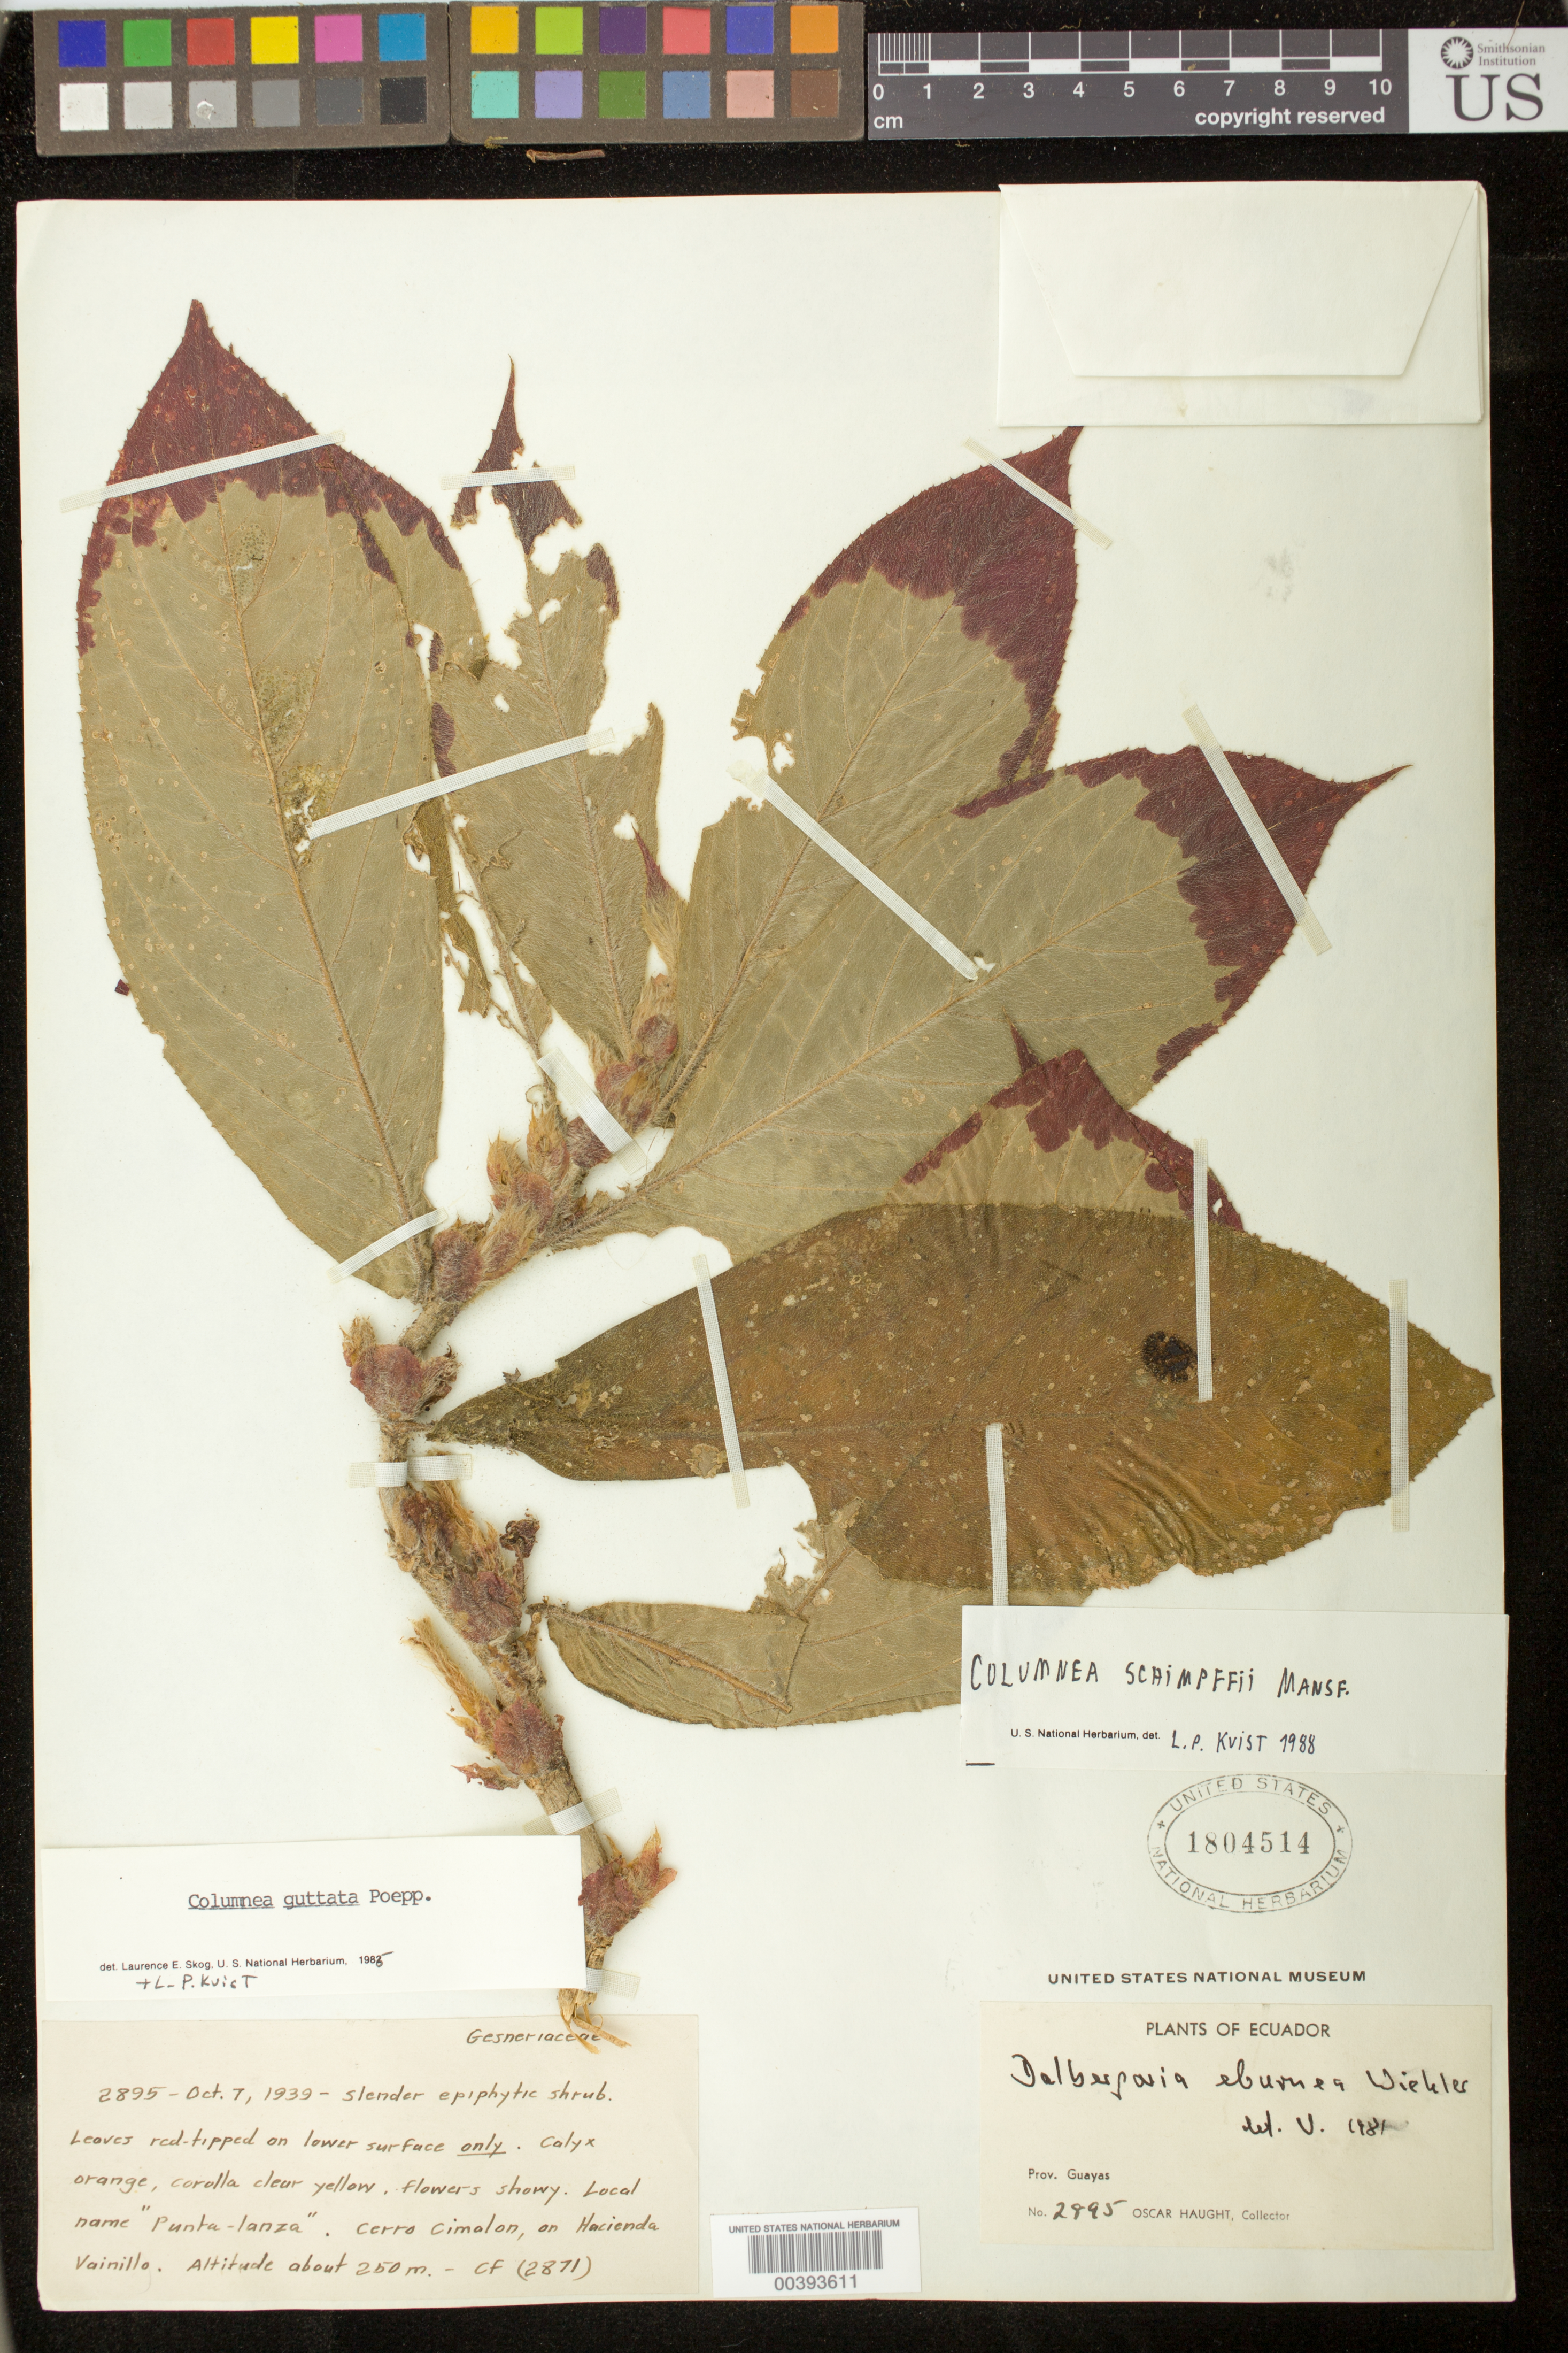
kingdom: Plantae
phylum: Tracheophyta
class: Magnoliopsida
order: Lamiales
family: Gesneriaceae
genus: Columnea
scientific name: Columnea schimpffii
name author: Mansf.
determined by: Skog, Laurence E.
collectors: O. L. Haught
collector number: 2895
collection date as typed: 07 Oct 1939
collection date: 1939-10-07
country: Ecuador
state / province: Guayas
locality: Cerro Cimalon, on Hacienda Vainillo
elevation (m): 250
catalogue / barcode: US 1804514